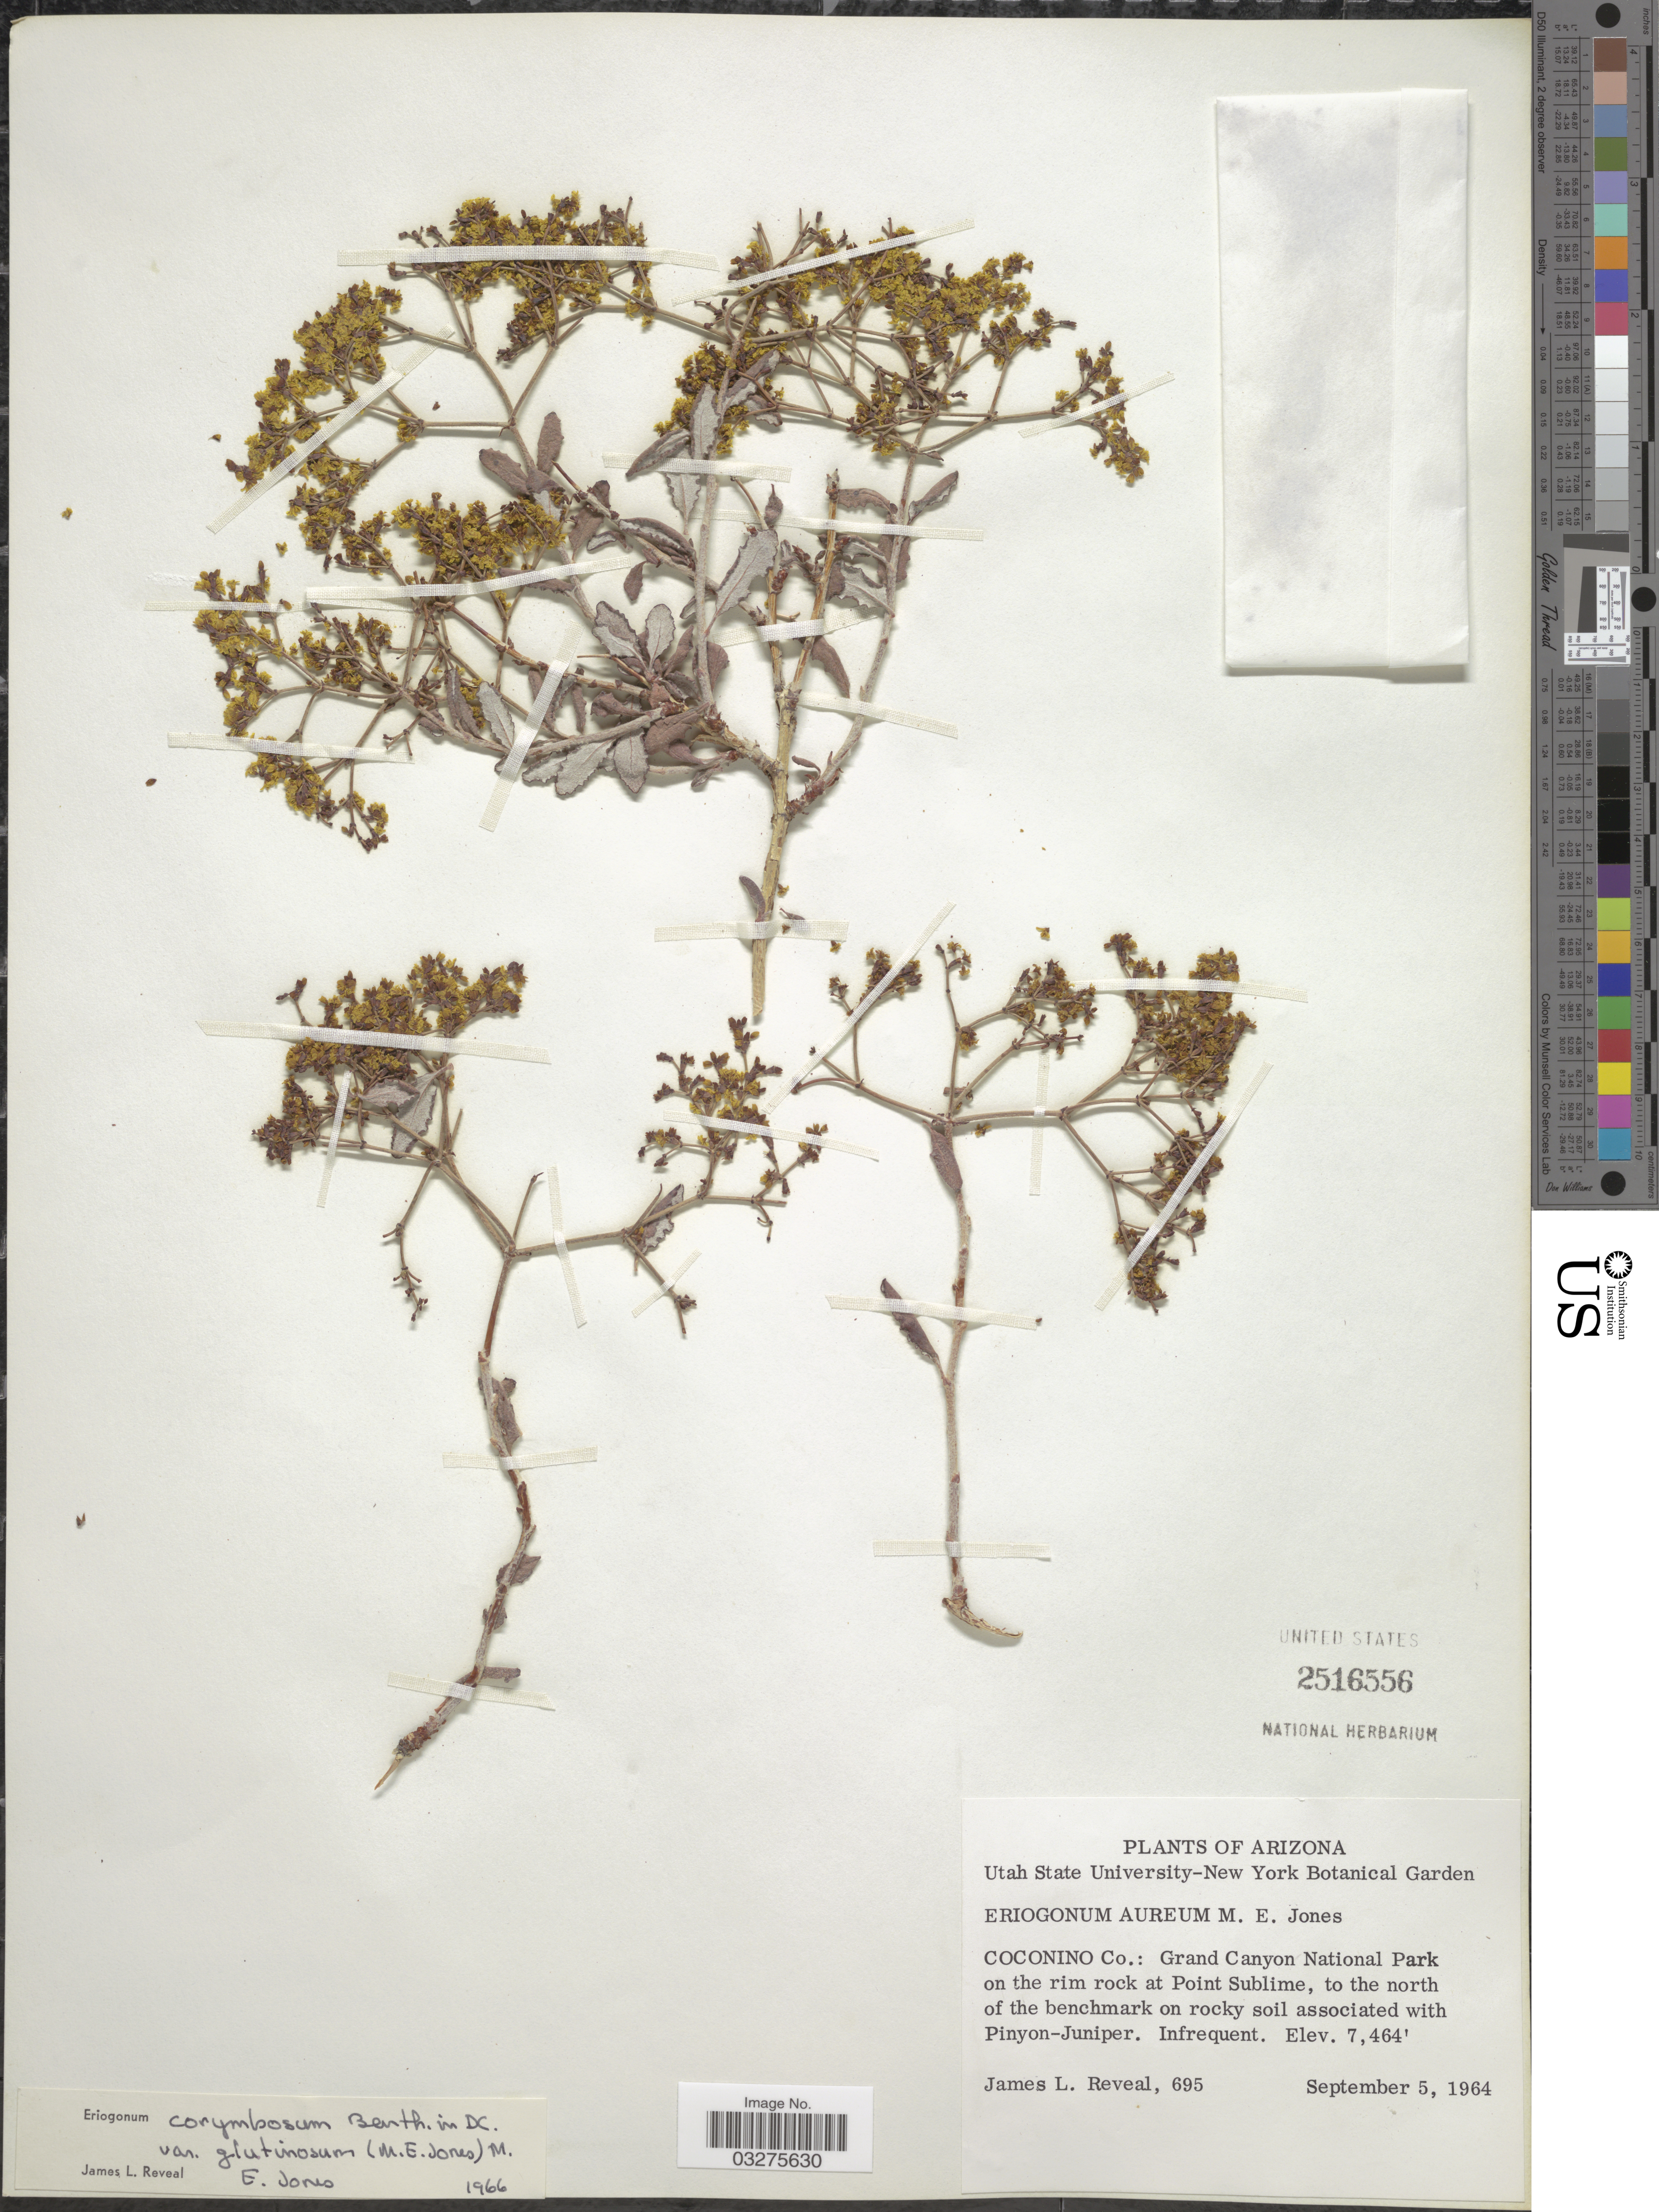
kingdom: Plantae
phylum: Tracheophyta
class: Magnoliopsida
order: Caryophyllales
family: Polygonaceae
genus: Eriogonum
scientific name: Eriogonum corymbosum var. glutinosum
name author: (M.E. Jones) M.E. Jones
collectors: J. L. Reveal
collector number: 695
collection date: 1964-09-05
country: United States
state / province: Arizona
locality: Coconino Co.: Grand Canyon National Park on the rim rock at Point Sublime, to the north of the benchmark.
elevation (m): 2275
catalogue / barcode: US 2516556